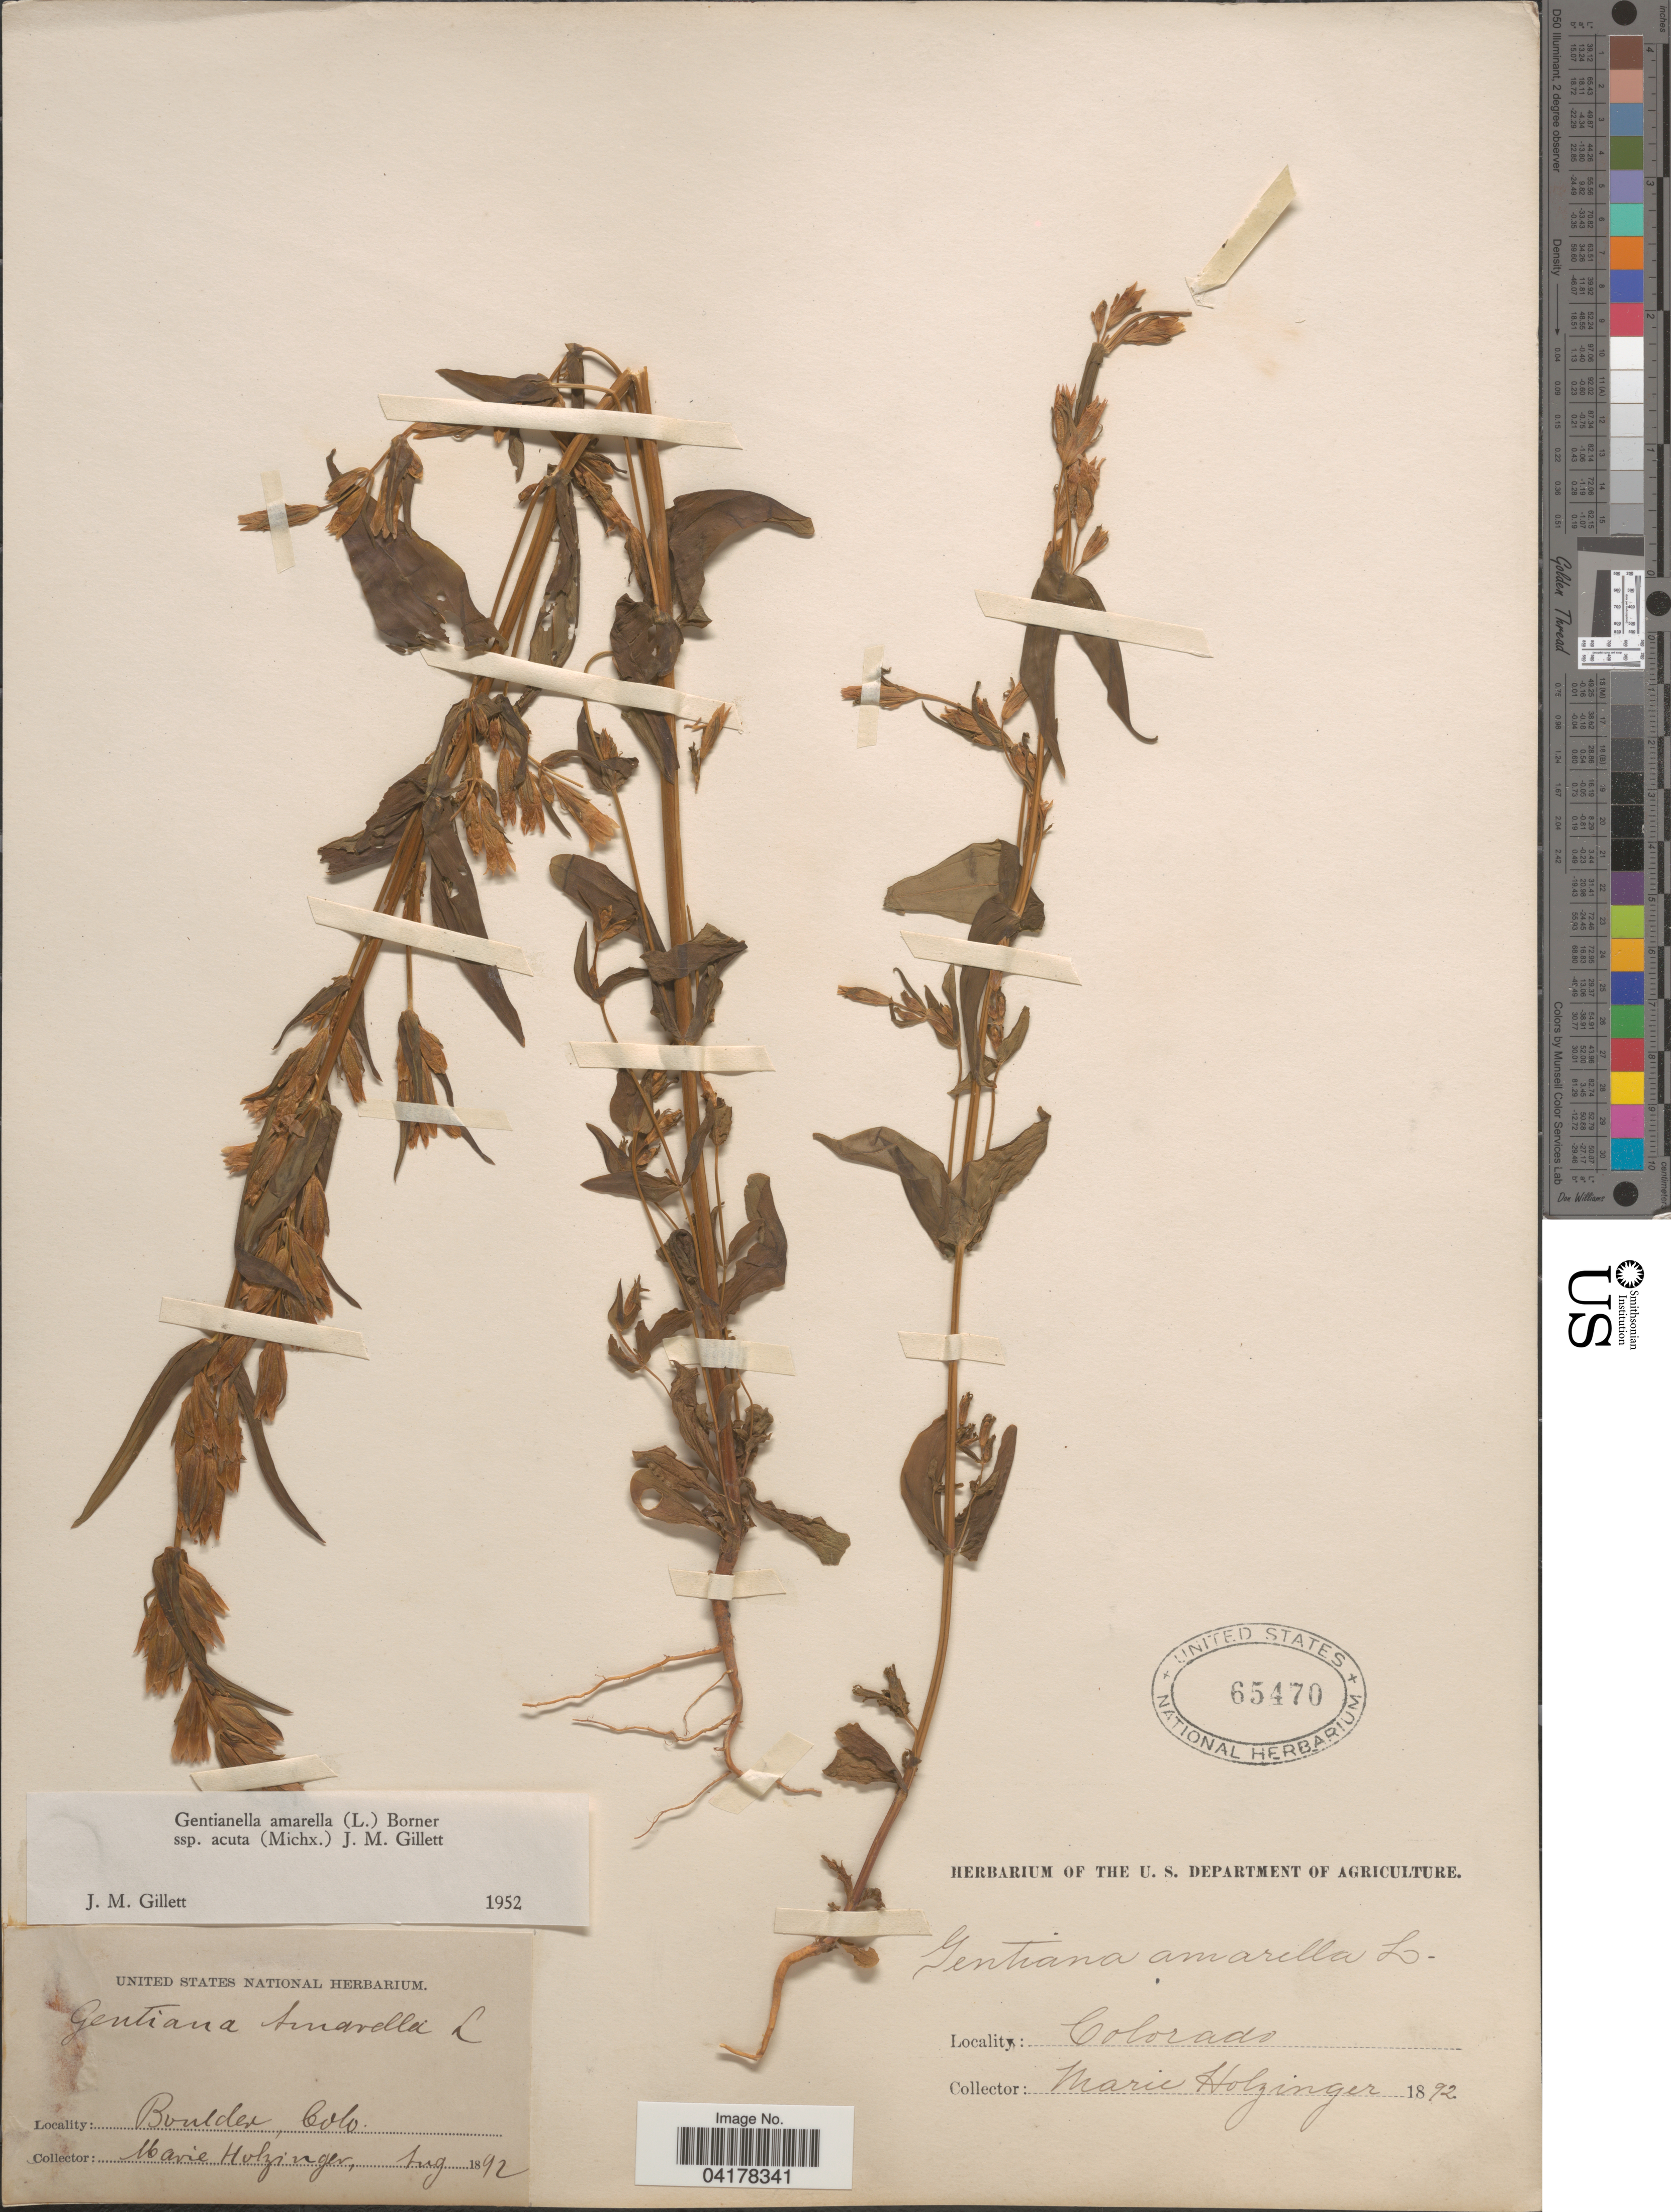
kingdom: Plantae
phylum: Tracheophyta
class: Magnoliopsida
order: Gentianales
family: Gentianaceae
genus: Gentianella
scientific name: Gentianella amarella subsp. acuta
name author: (Michx.) J.M. Gillett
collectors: M. Holzinger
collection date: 1892-08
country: United States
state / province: Colorado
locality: Boulder.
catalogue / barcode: US 65470